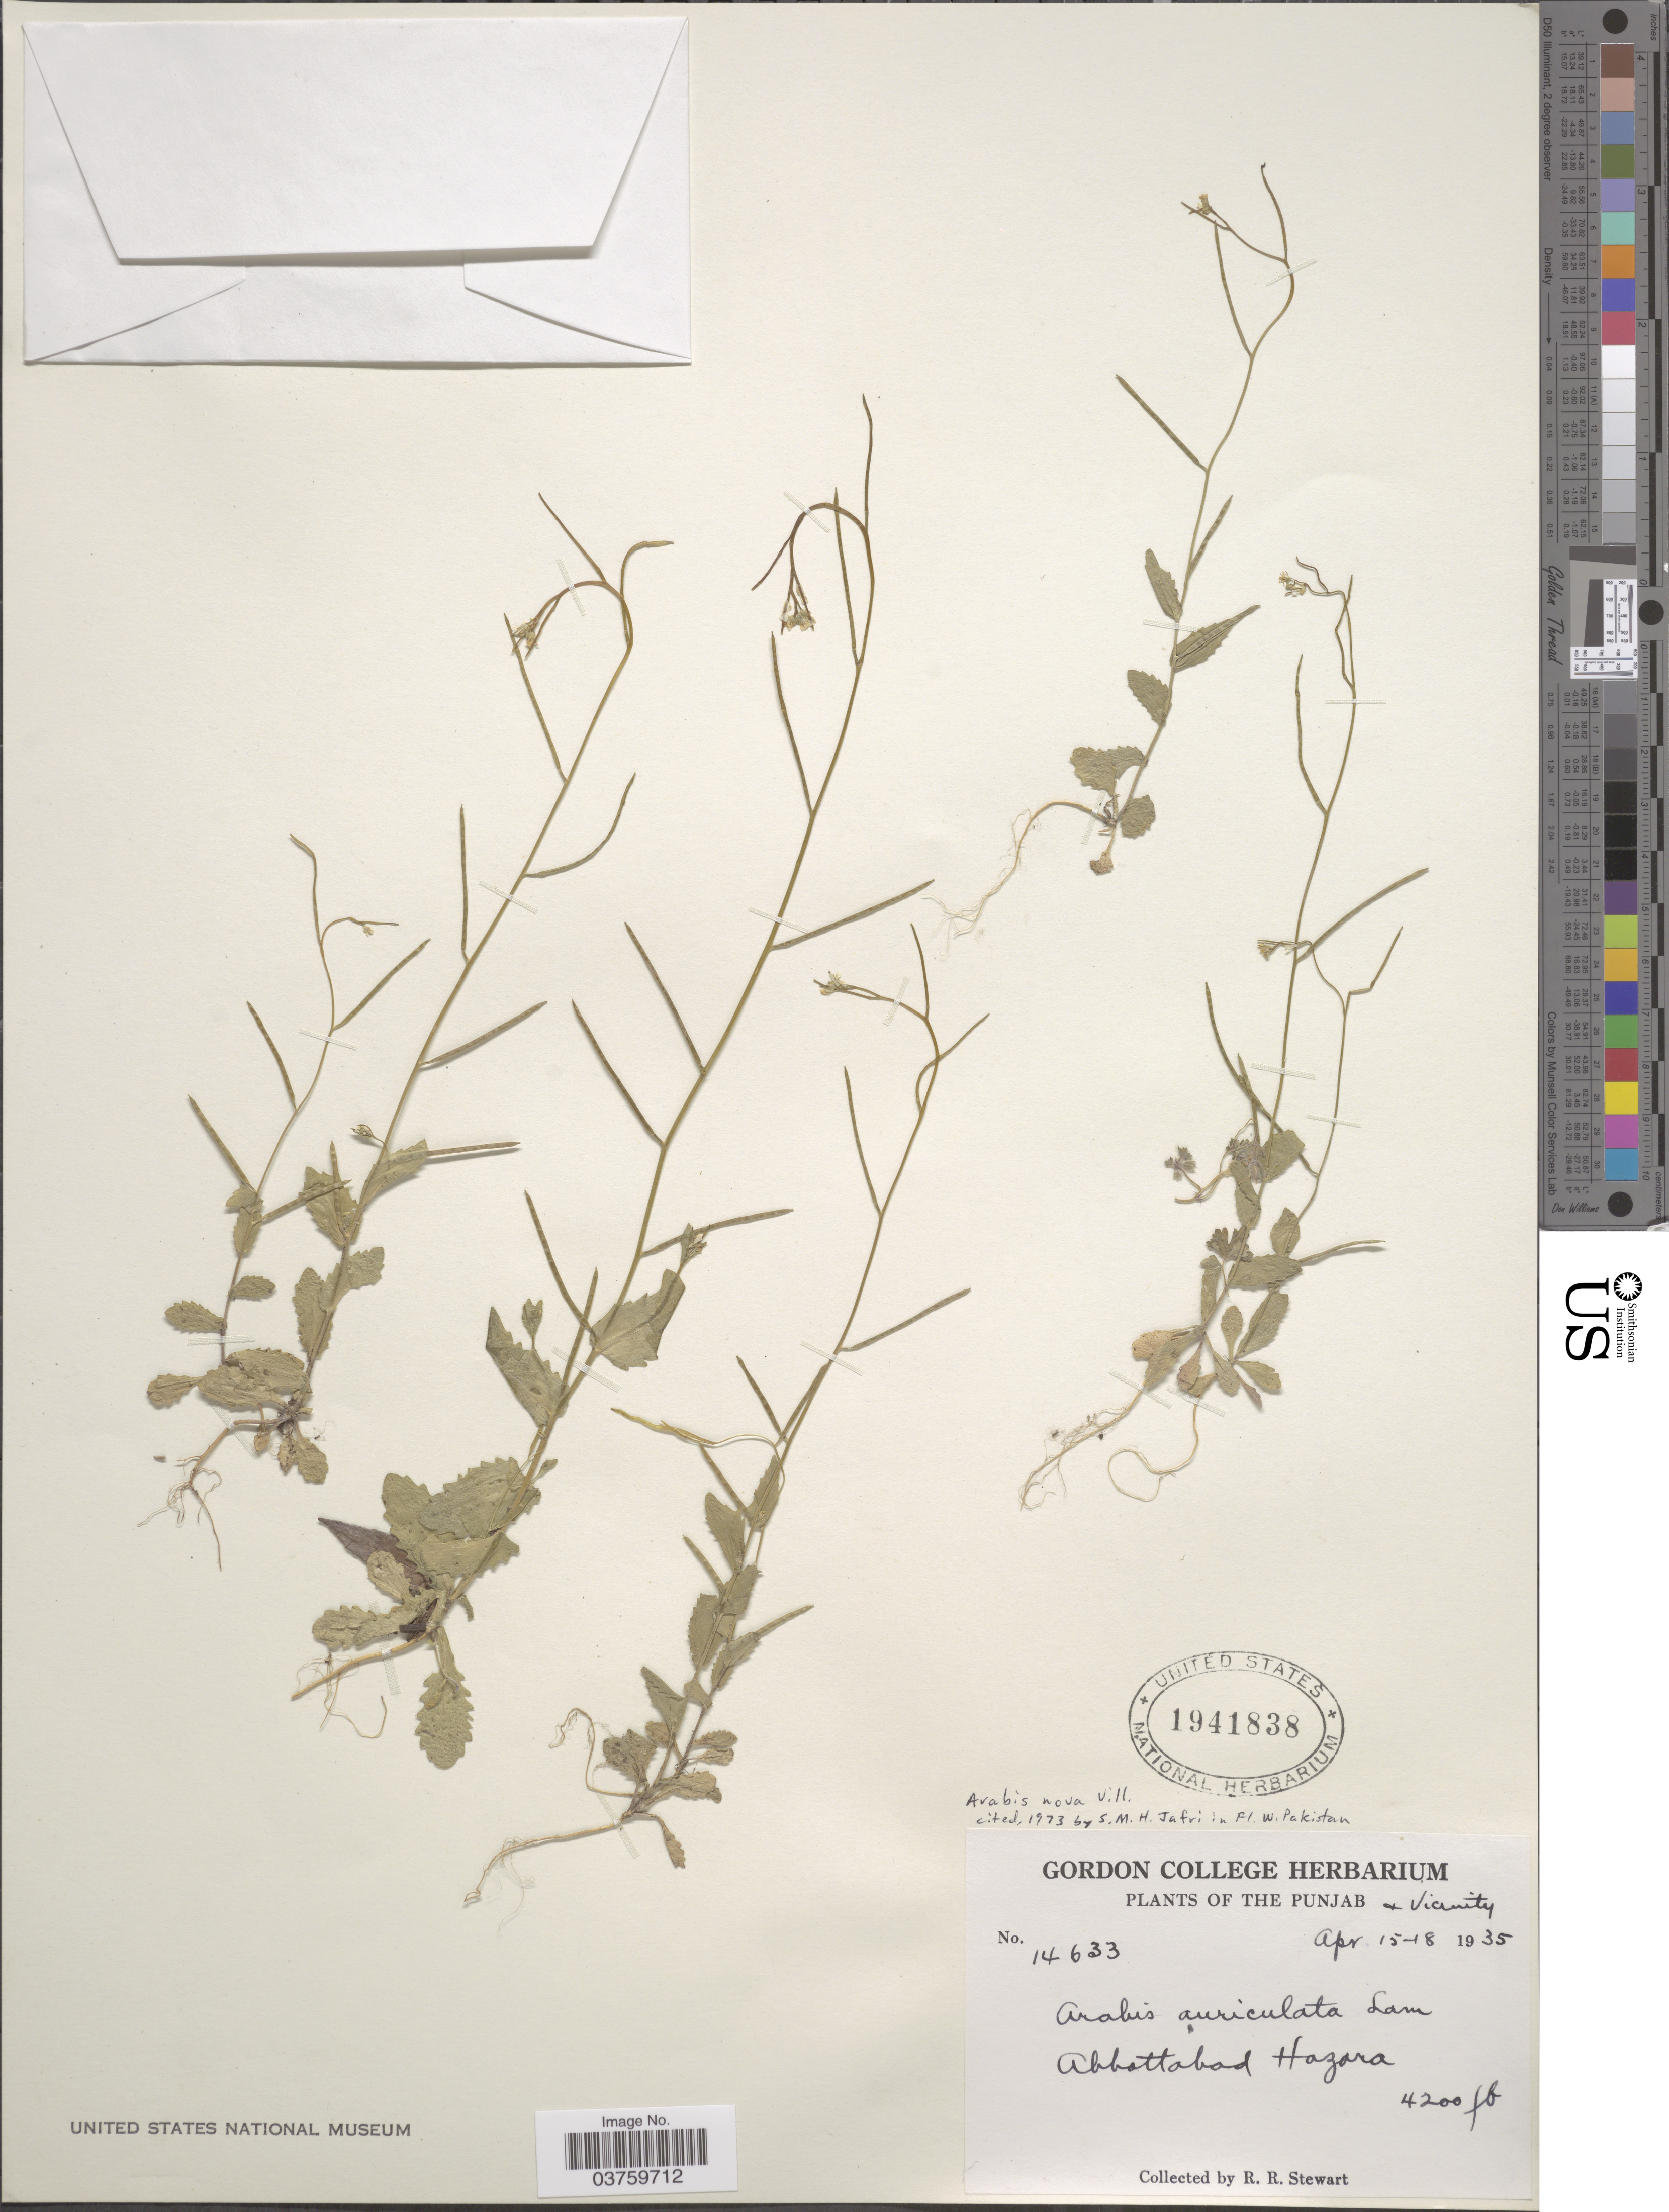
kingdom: Plantae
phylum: Tracheophyta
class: Magnoliopsida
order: Brassicales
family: Brassicaceae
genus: Arabis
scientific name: Arabis nova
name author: Vill.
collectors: R. Stewart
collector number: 14633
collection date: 1935-04-15/1935-04-18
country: Pakistan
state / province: Khyber Pakhtunkhwa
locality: The Punjab & vicinity. Abbottabad, Hazara.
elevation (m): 1280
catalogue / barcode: US 1941838